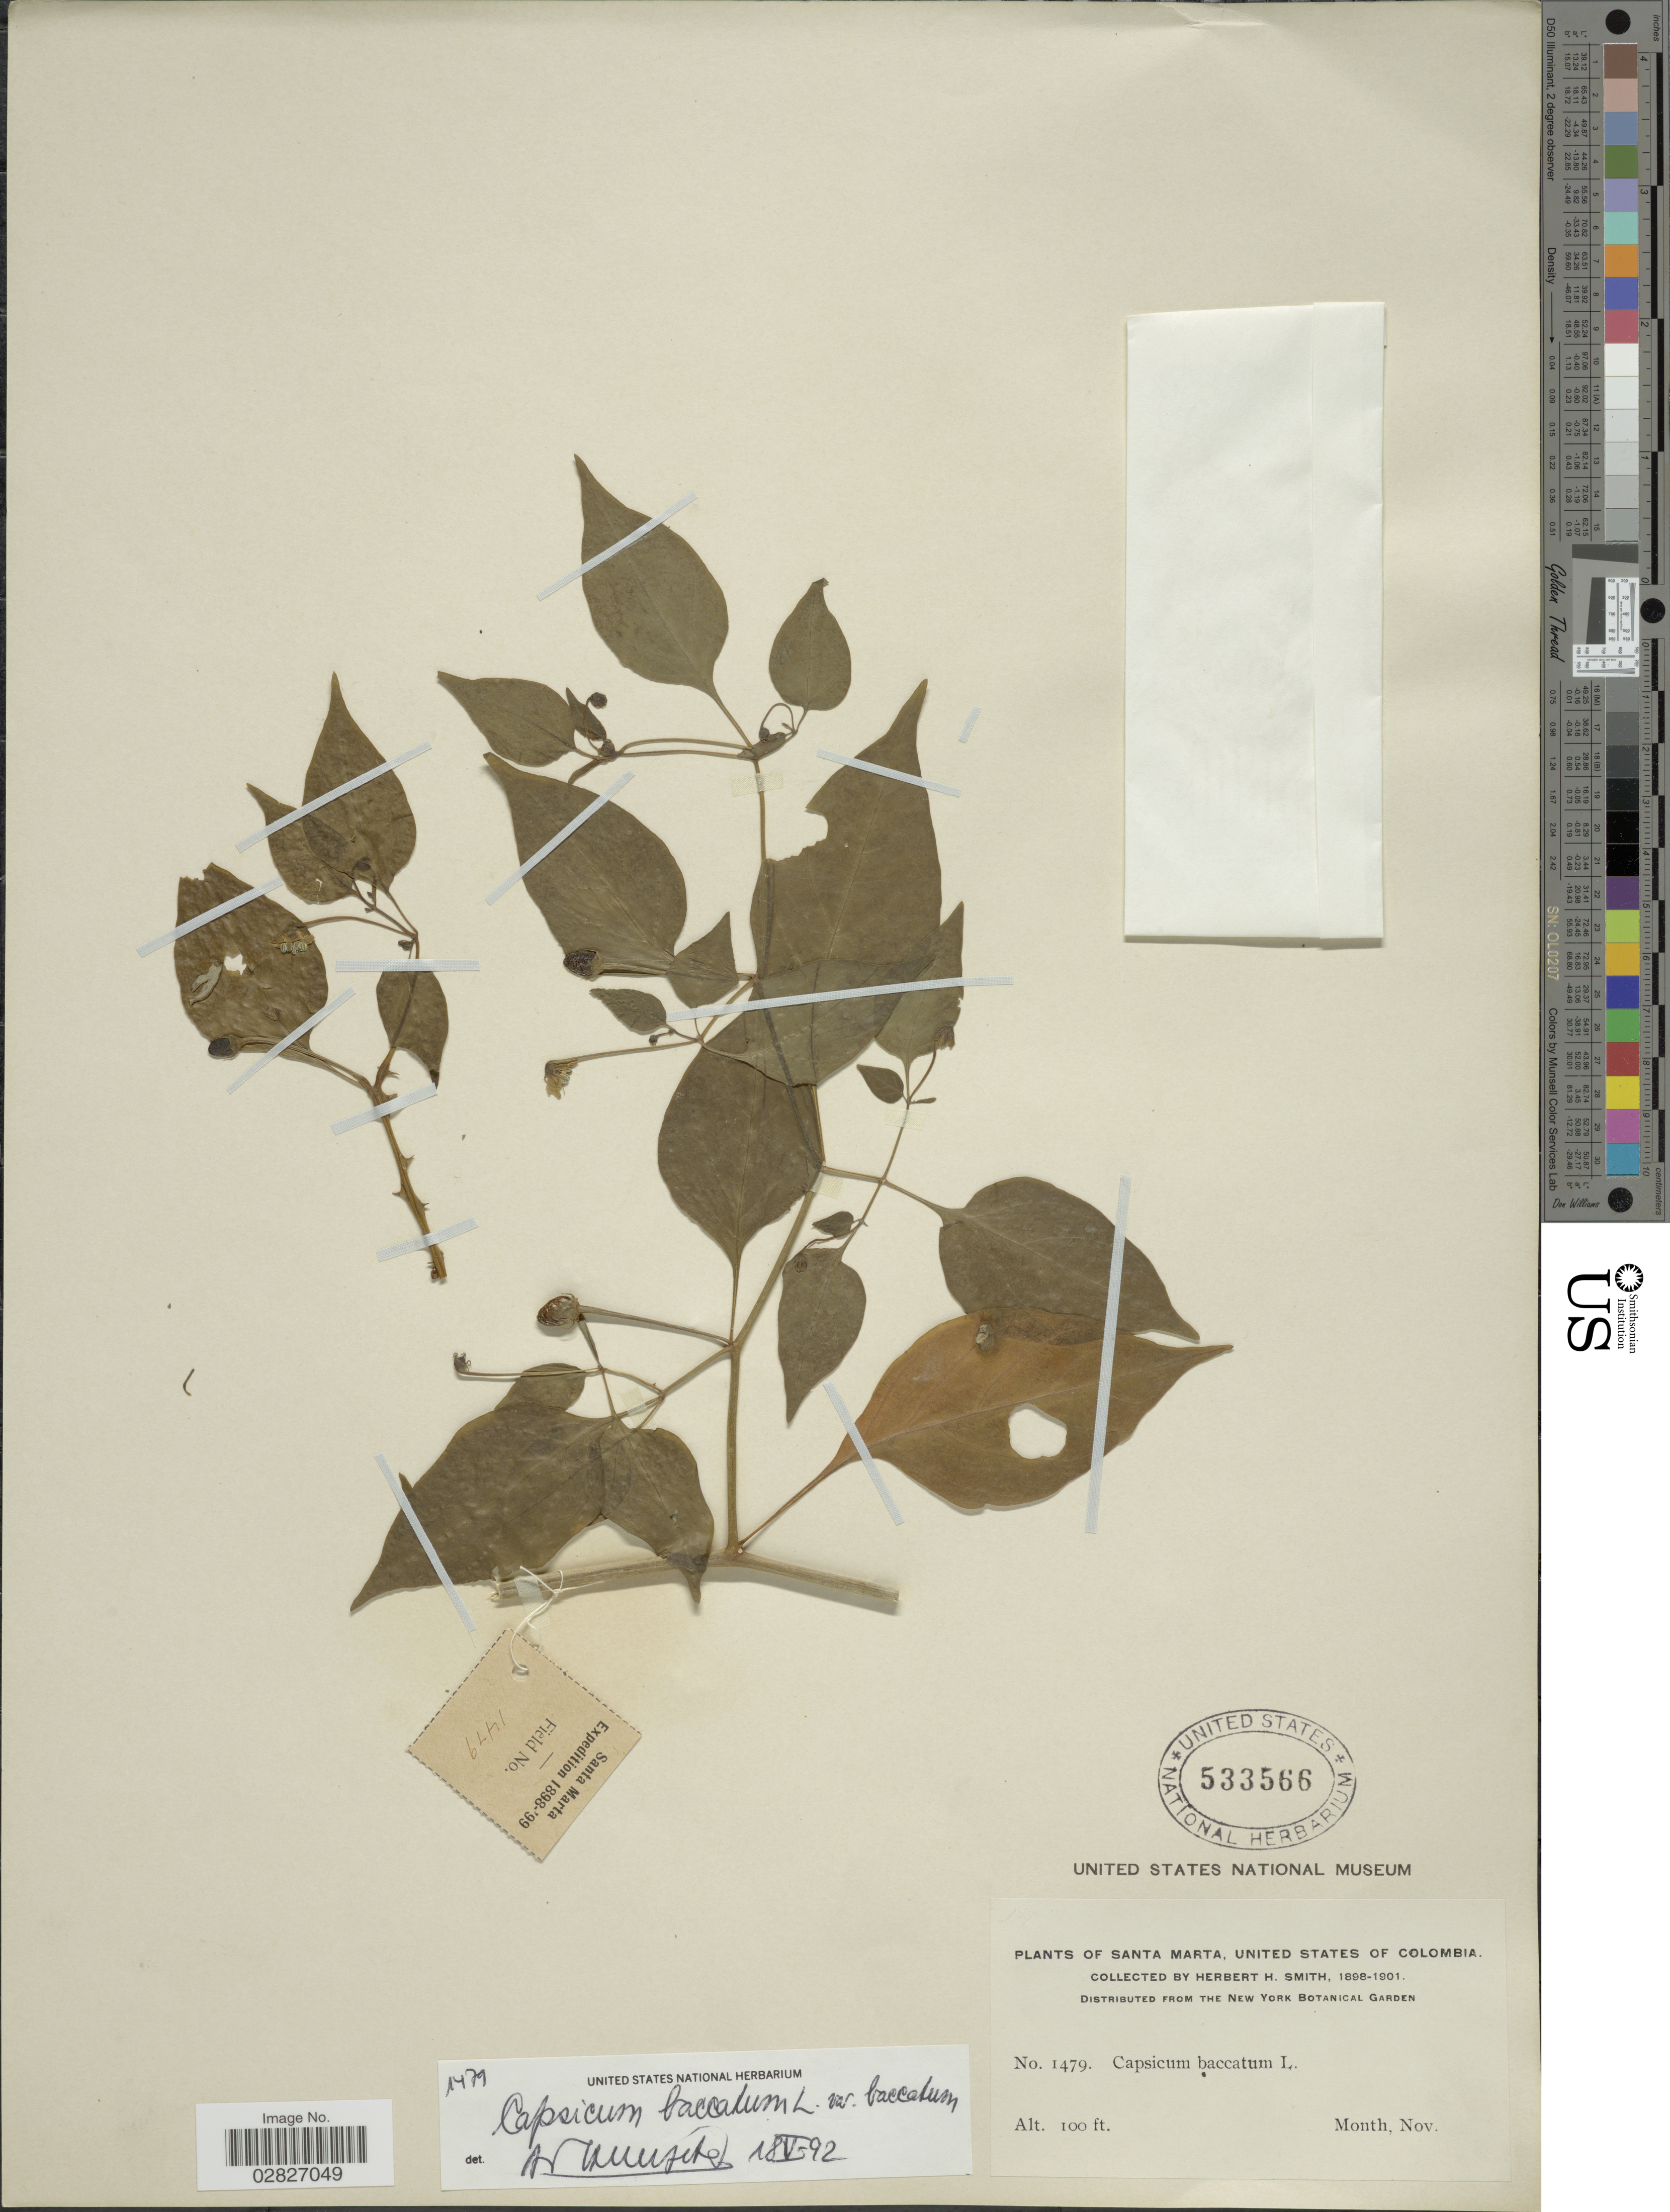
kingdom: Plantae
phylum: Tracheophyta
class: Magnoliopsida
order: Solanales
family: Solanaceae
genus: Capsicum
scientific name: Capsicum baccatum var. baccatum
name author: L.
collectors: Herbert H. Smith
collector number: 1479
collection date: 1898-11/1901-11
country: Colombia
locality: Santa Marta, United States of Colombia.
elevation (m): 30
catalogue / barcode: US 533566